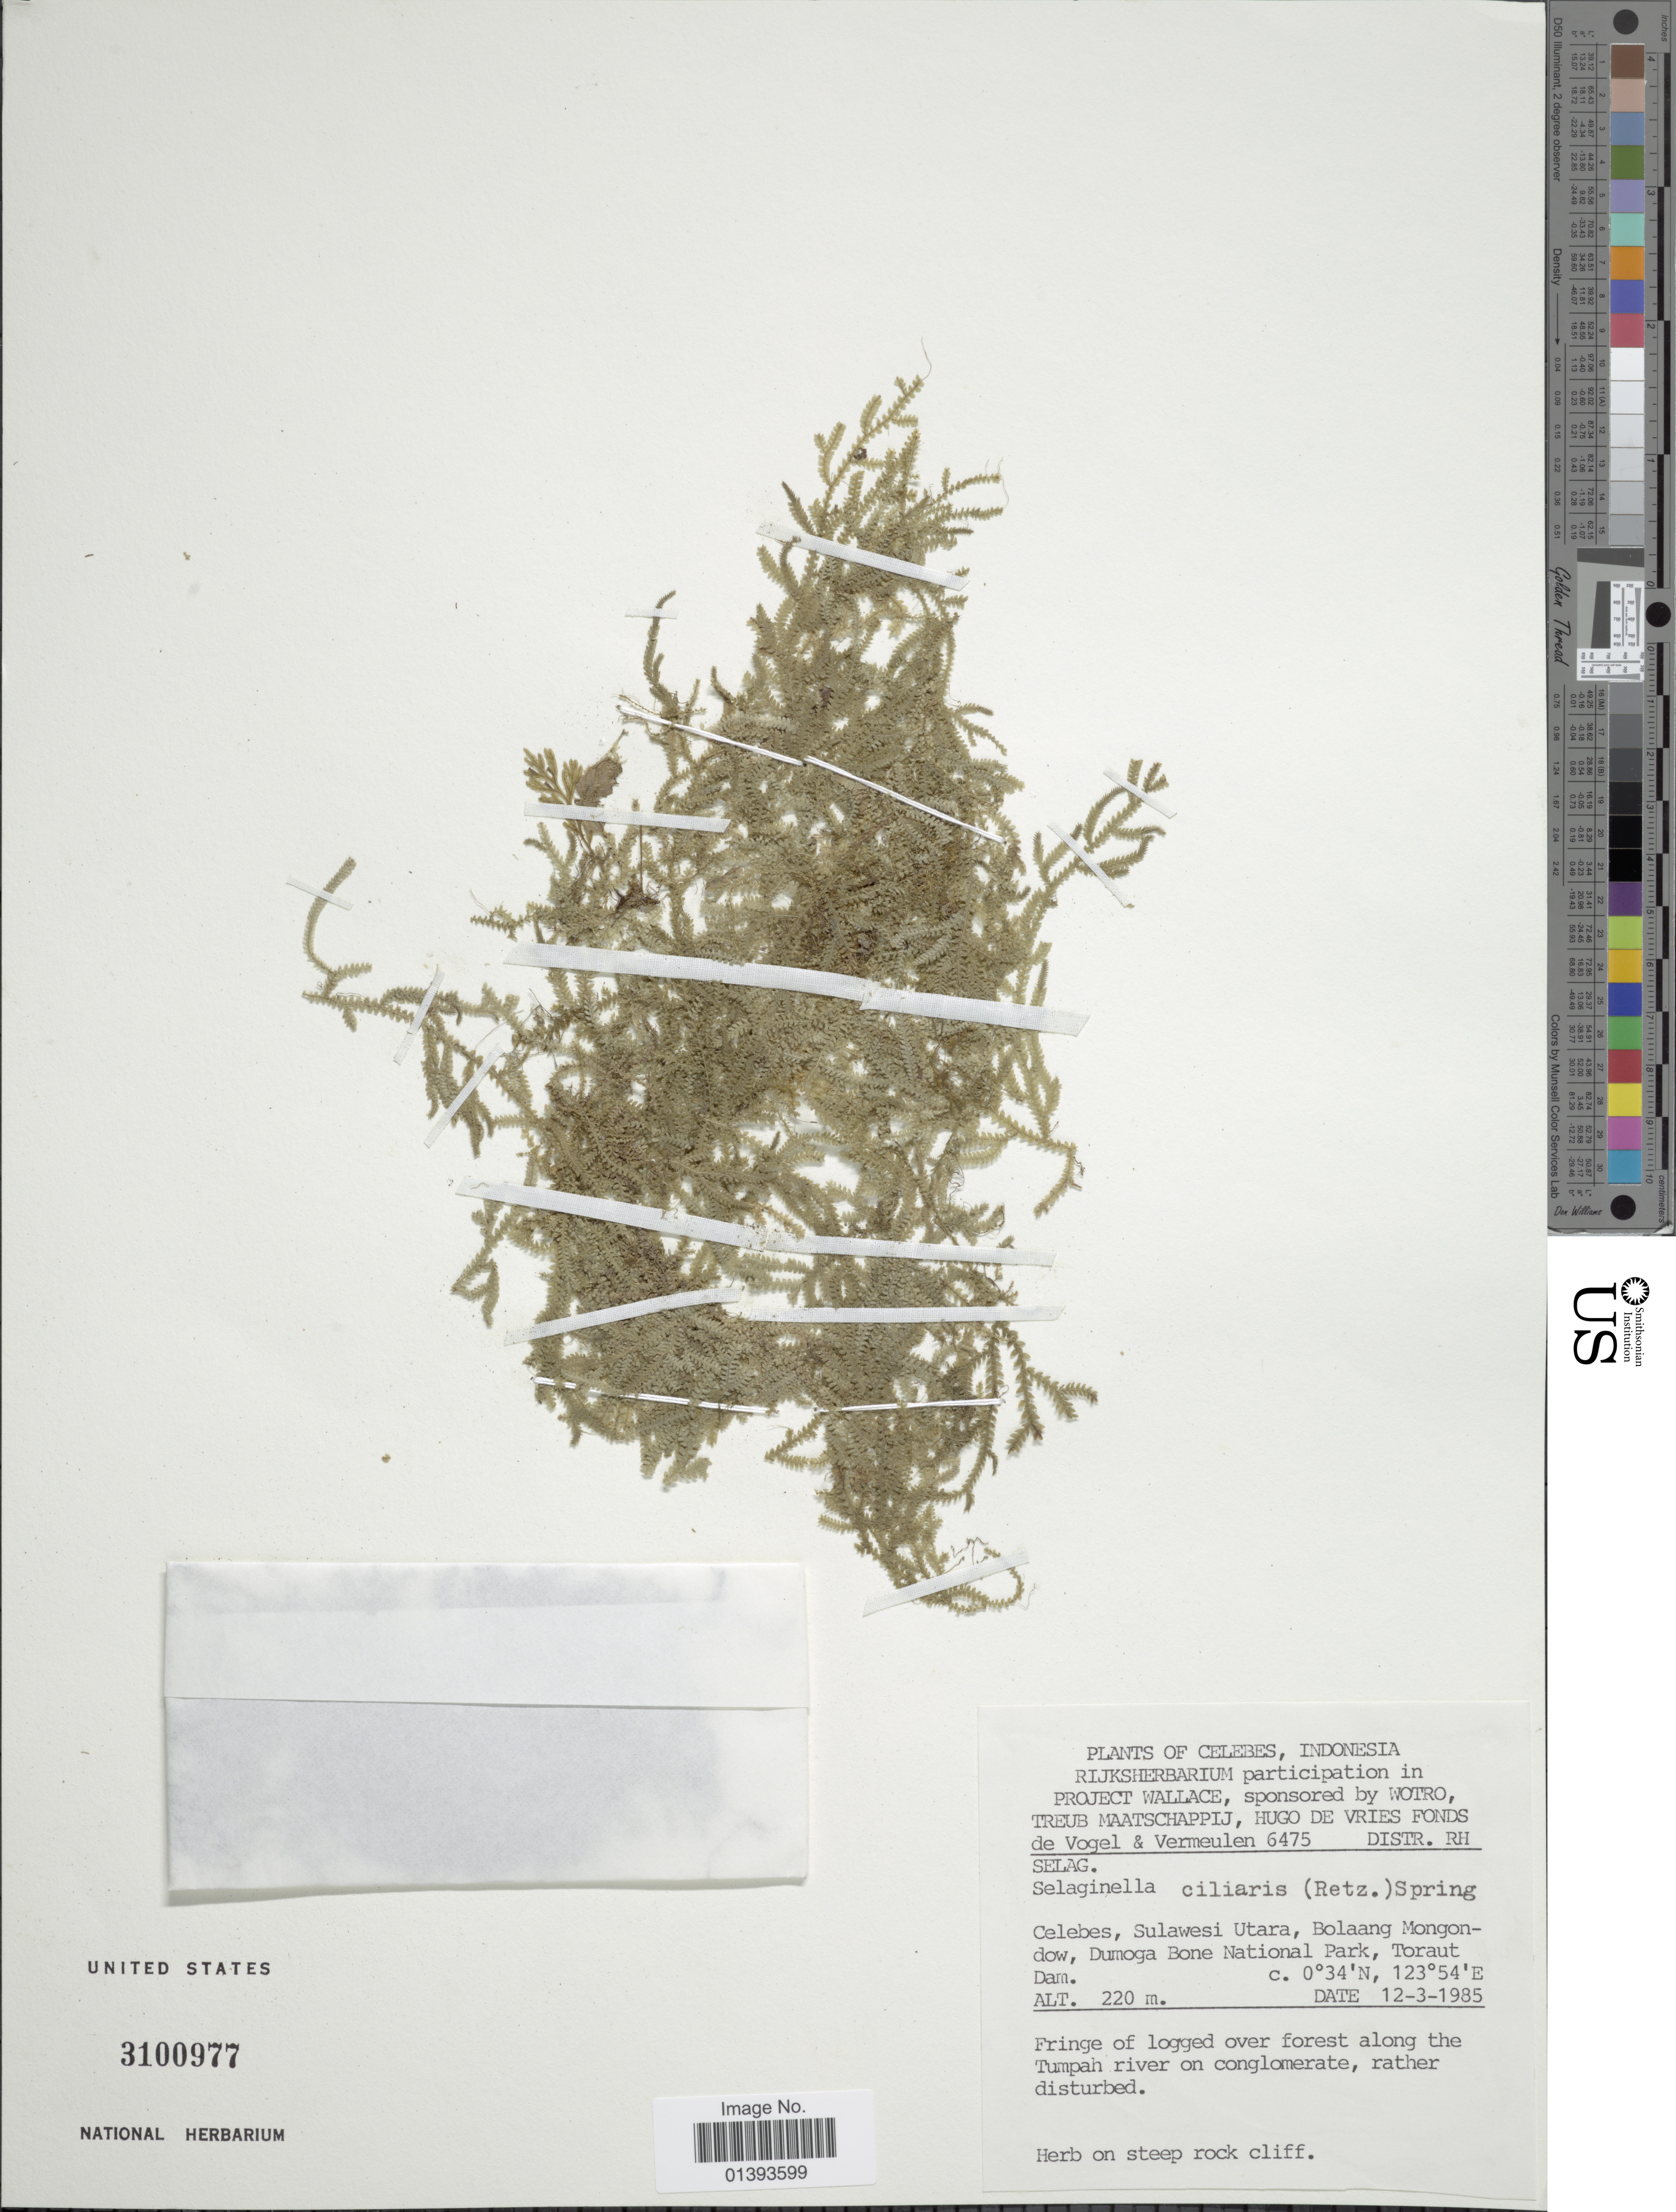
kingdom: Plantae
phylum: Tracheophyta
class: Lycopodiopsida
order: Selaginellales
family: Selaginellaceae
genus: Selaginella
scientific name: Selaginella ciliaris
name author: (Retz.) Spring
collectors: d. Vogel & Vermeulen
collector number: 6475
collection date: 1985-03-12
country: Indonesia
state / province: Sulawesi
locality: Celebes, Sulawesi Utara, Bolaang Mongondow, Dumoga Bone National park, Toraut Dam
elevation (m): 220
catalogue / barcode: US 310097